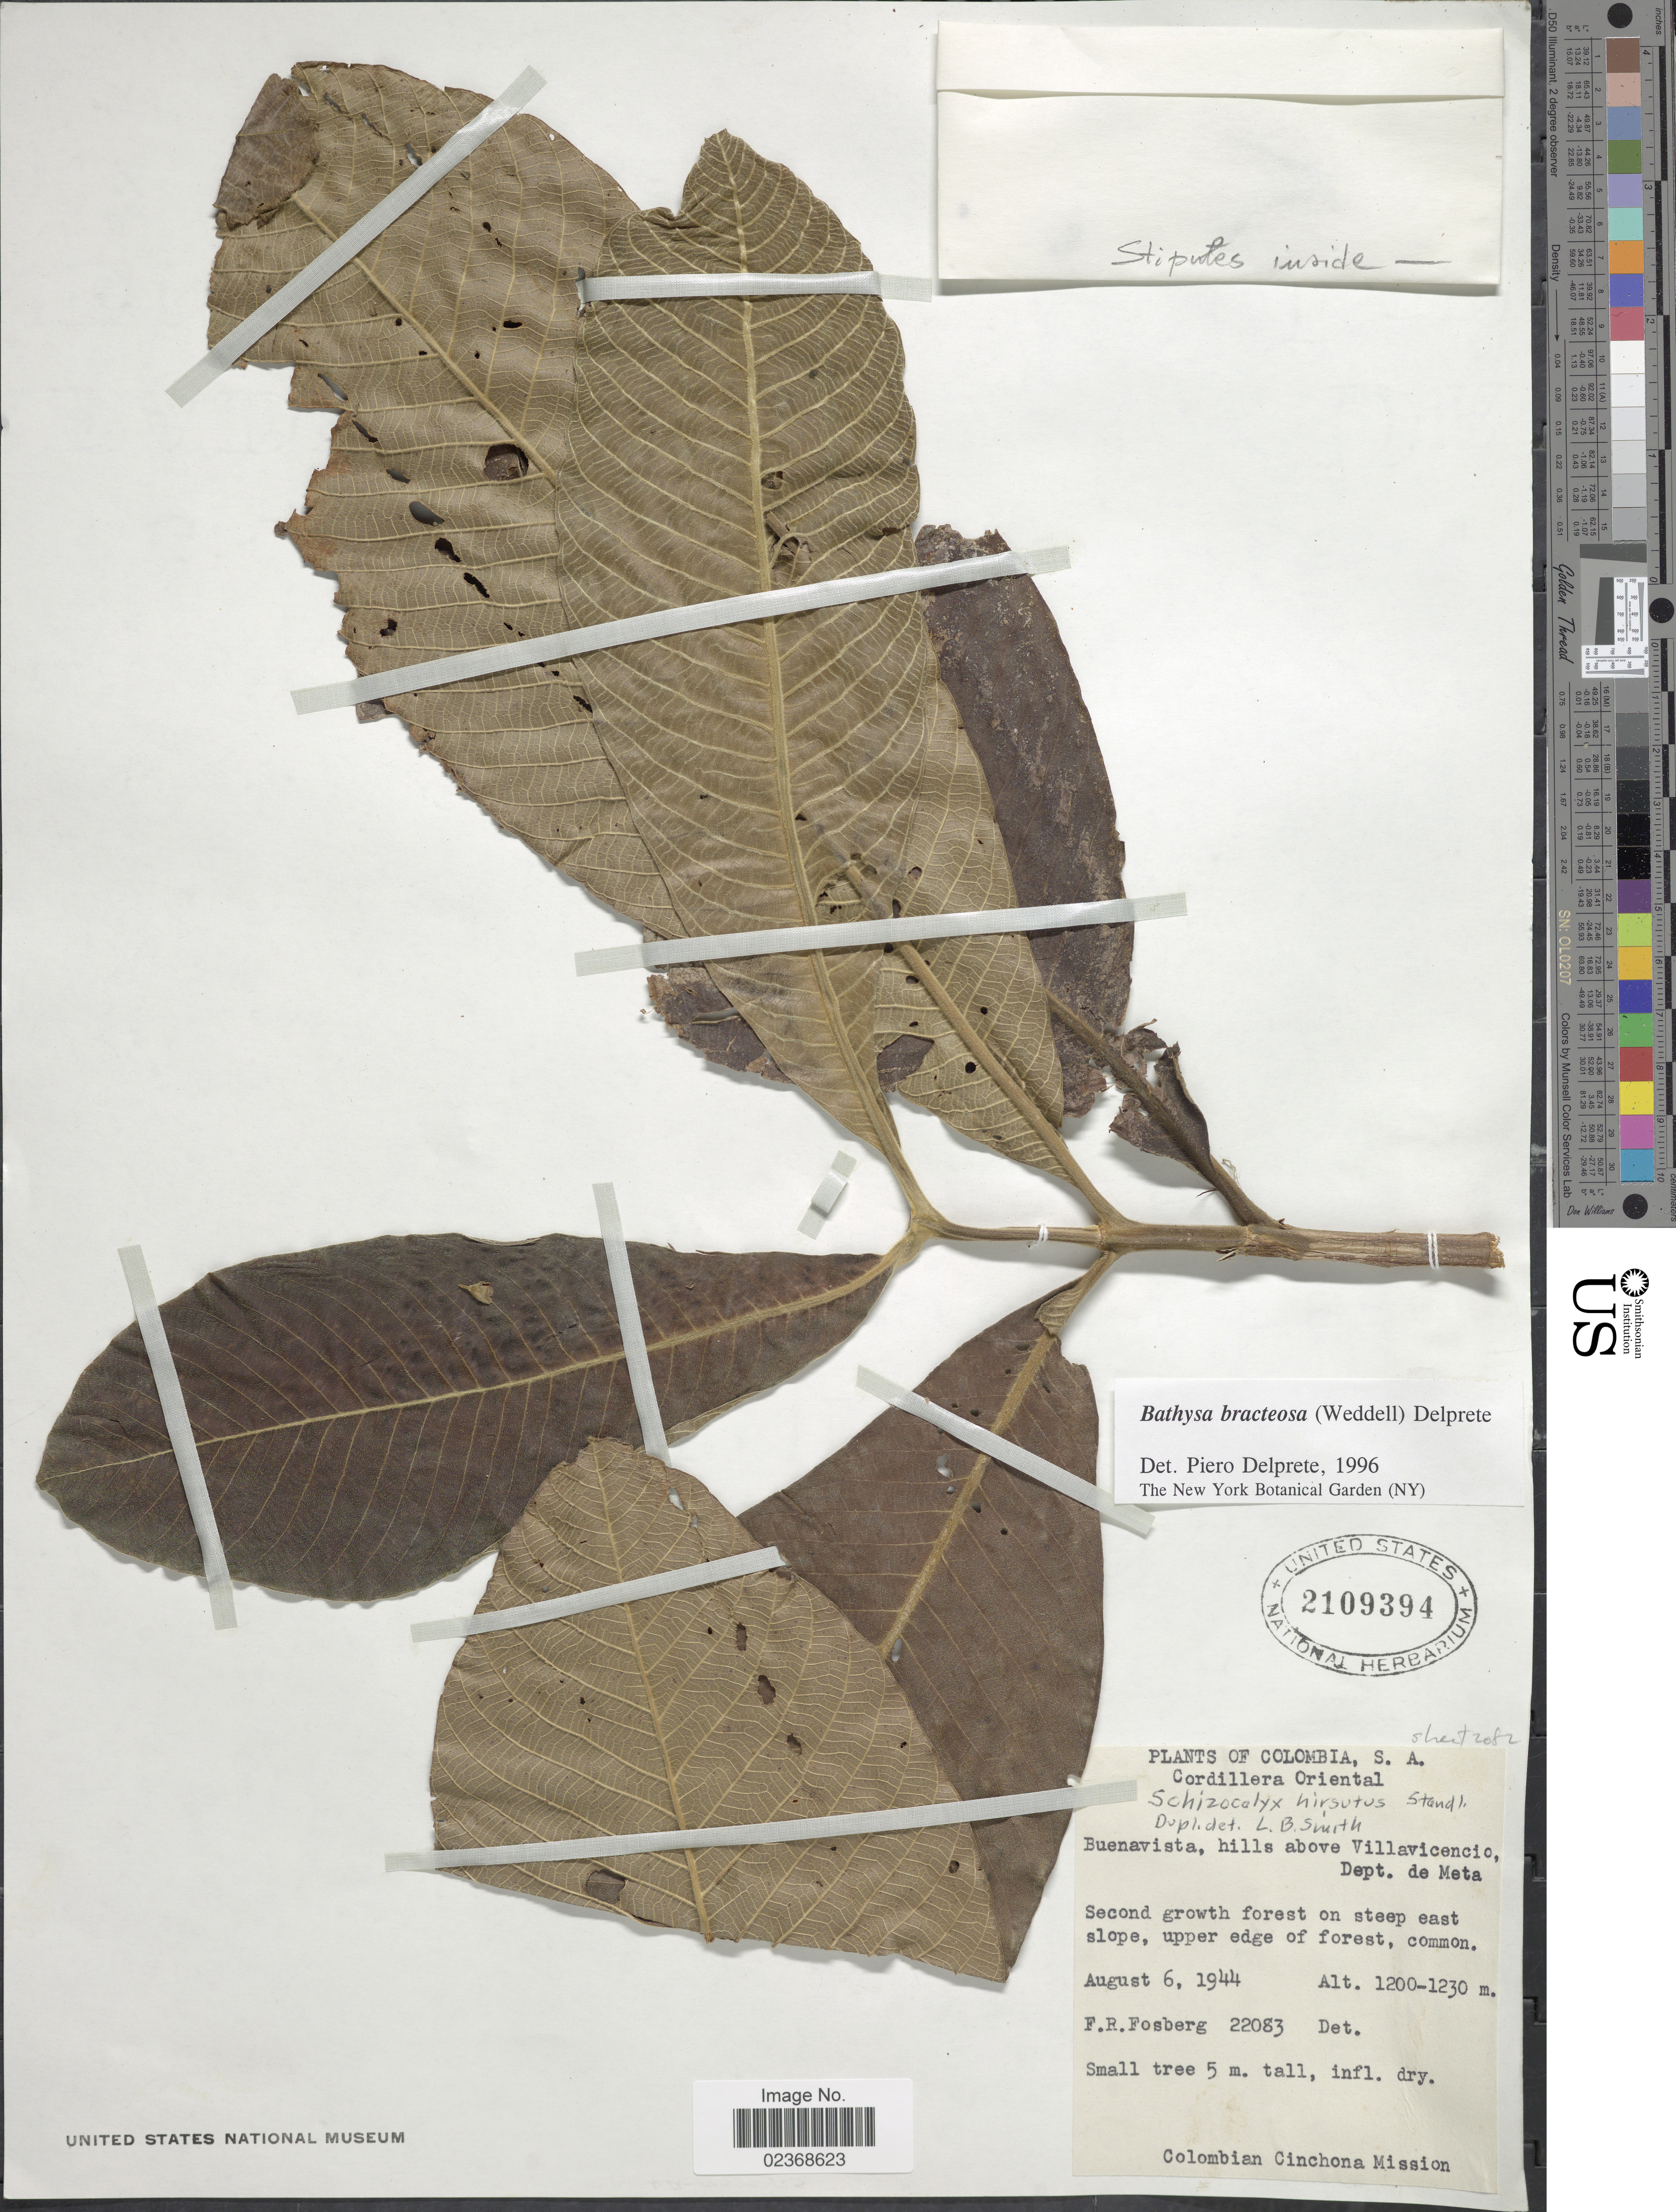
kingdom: Plantae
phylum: Tracheophyta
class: Magnoliopsida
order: Gentianales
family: Rubiaceae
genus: Schizocalyx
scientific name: Schizocalyx bracteosus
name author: Wedd.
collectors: F. R. Fosberg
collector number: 22083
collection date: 1944-08-06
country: Colombia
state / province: Meta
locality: Cordillera Oriental, Buenavista, hills above Villavicencio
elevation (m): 1200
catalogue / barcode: US 2109394